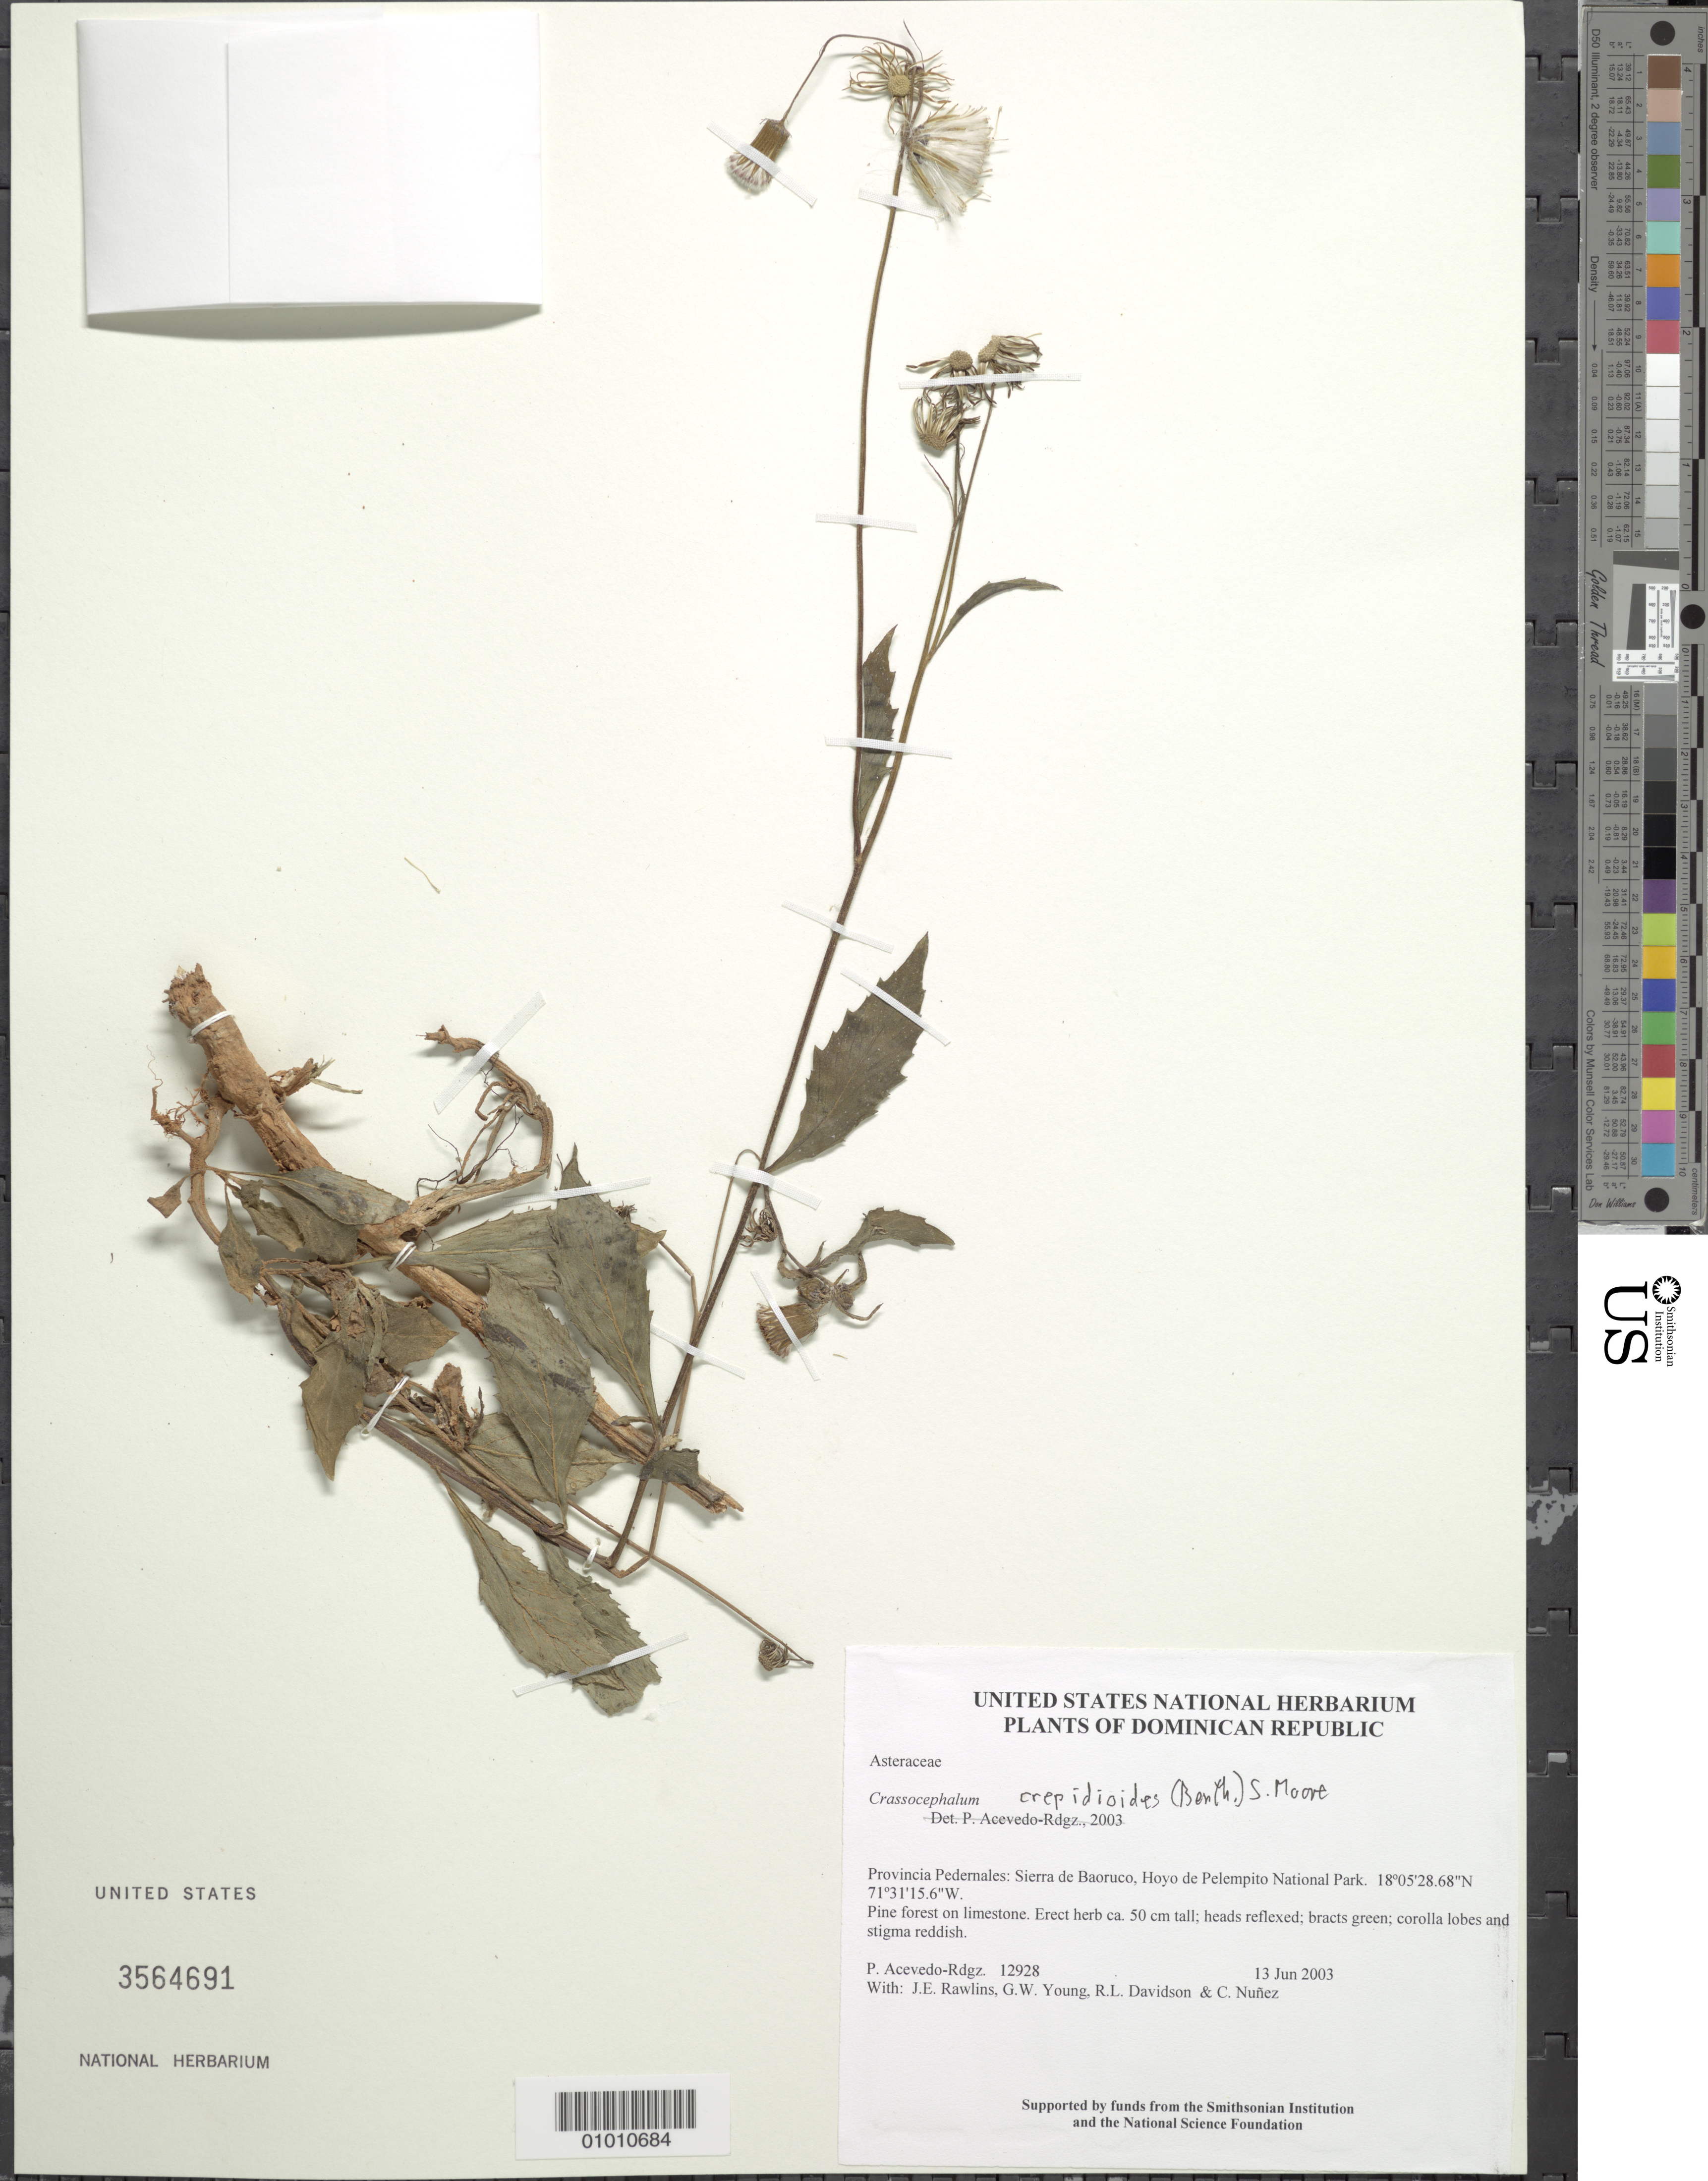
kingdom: Plantae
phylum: Tracheophyta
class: Magnoliopsida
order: Asterales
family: Asteraceae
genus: Crassocephalum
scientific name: Crassocephalum crepidioides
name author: (Benth.) S. Moore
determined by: Robinson, Harold E., (US)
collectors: P. Acevedo-Rodr., J. Rawlins, G. Young, R. Davidson & C. Nunez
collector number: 12928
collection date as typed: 13 Jun 2003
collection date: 2003-06-13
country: Dominican Republic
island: Hispaniola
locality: Provincia Pedernales: Sierra de Baoruco, Hoyo de Pelempito National Park.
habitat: Pine forest on limestone.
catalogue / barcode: US 3564691